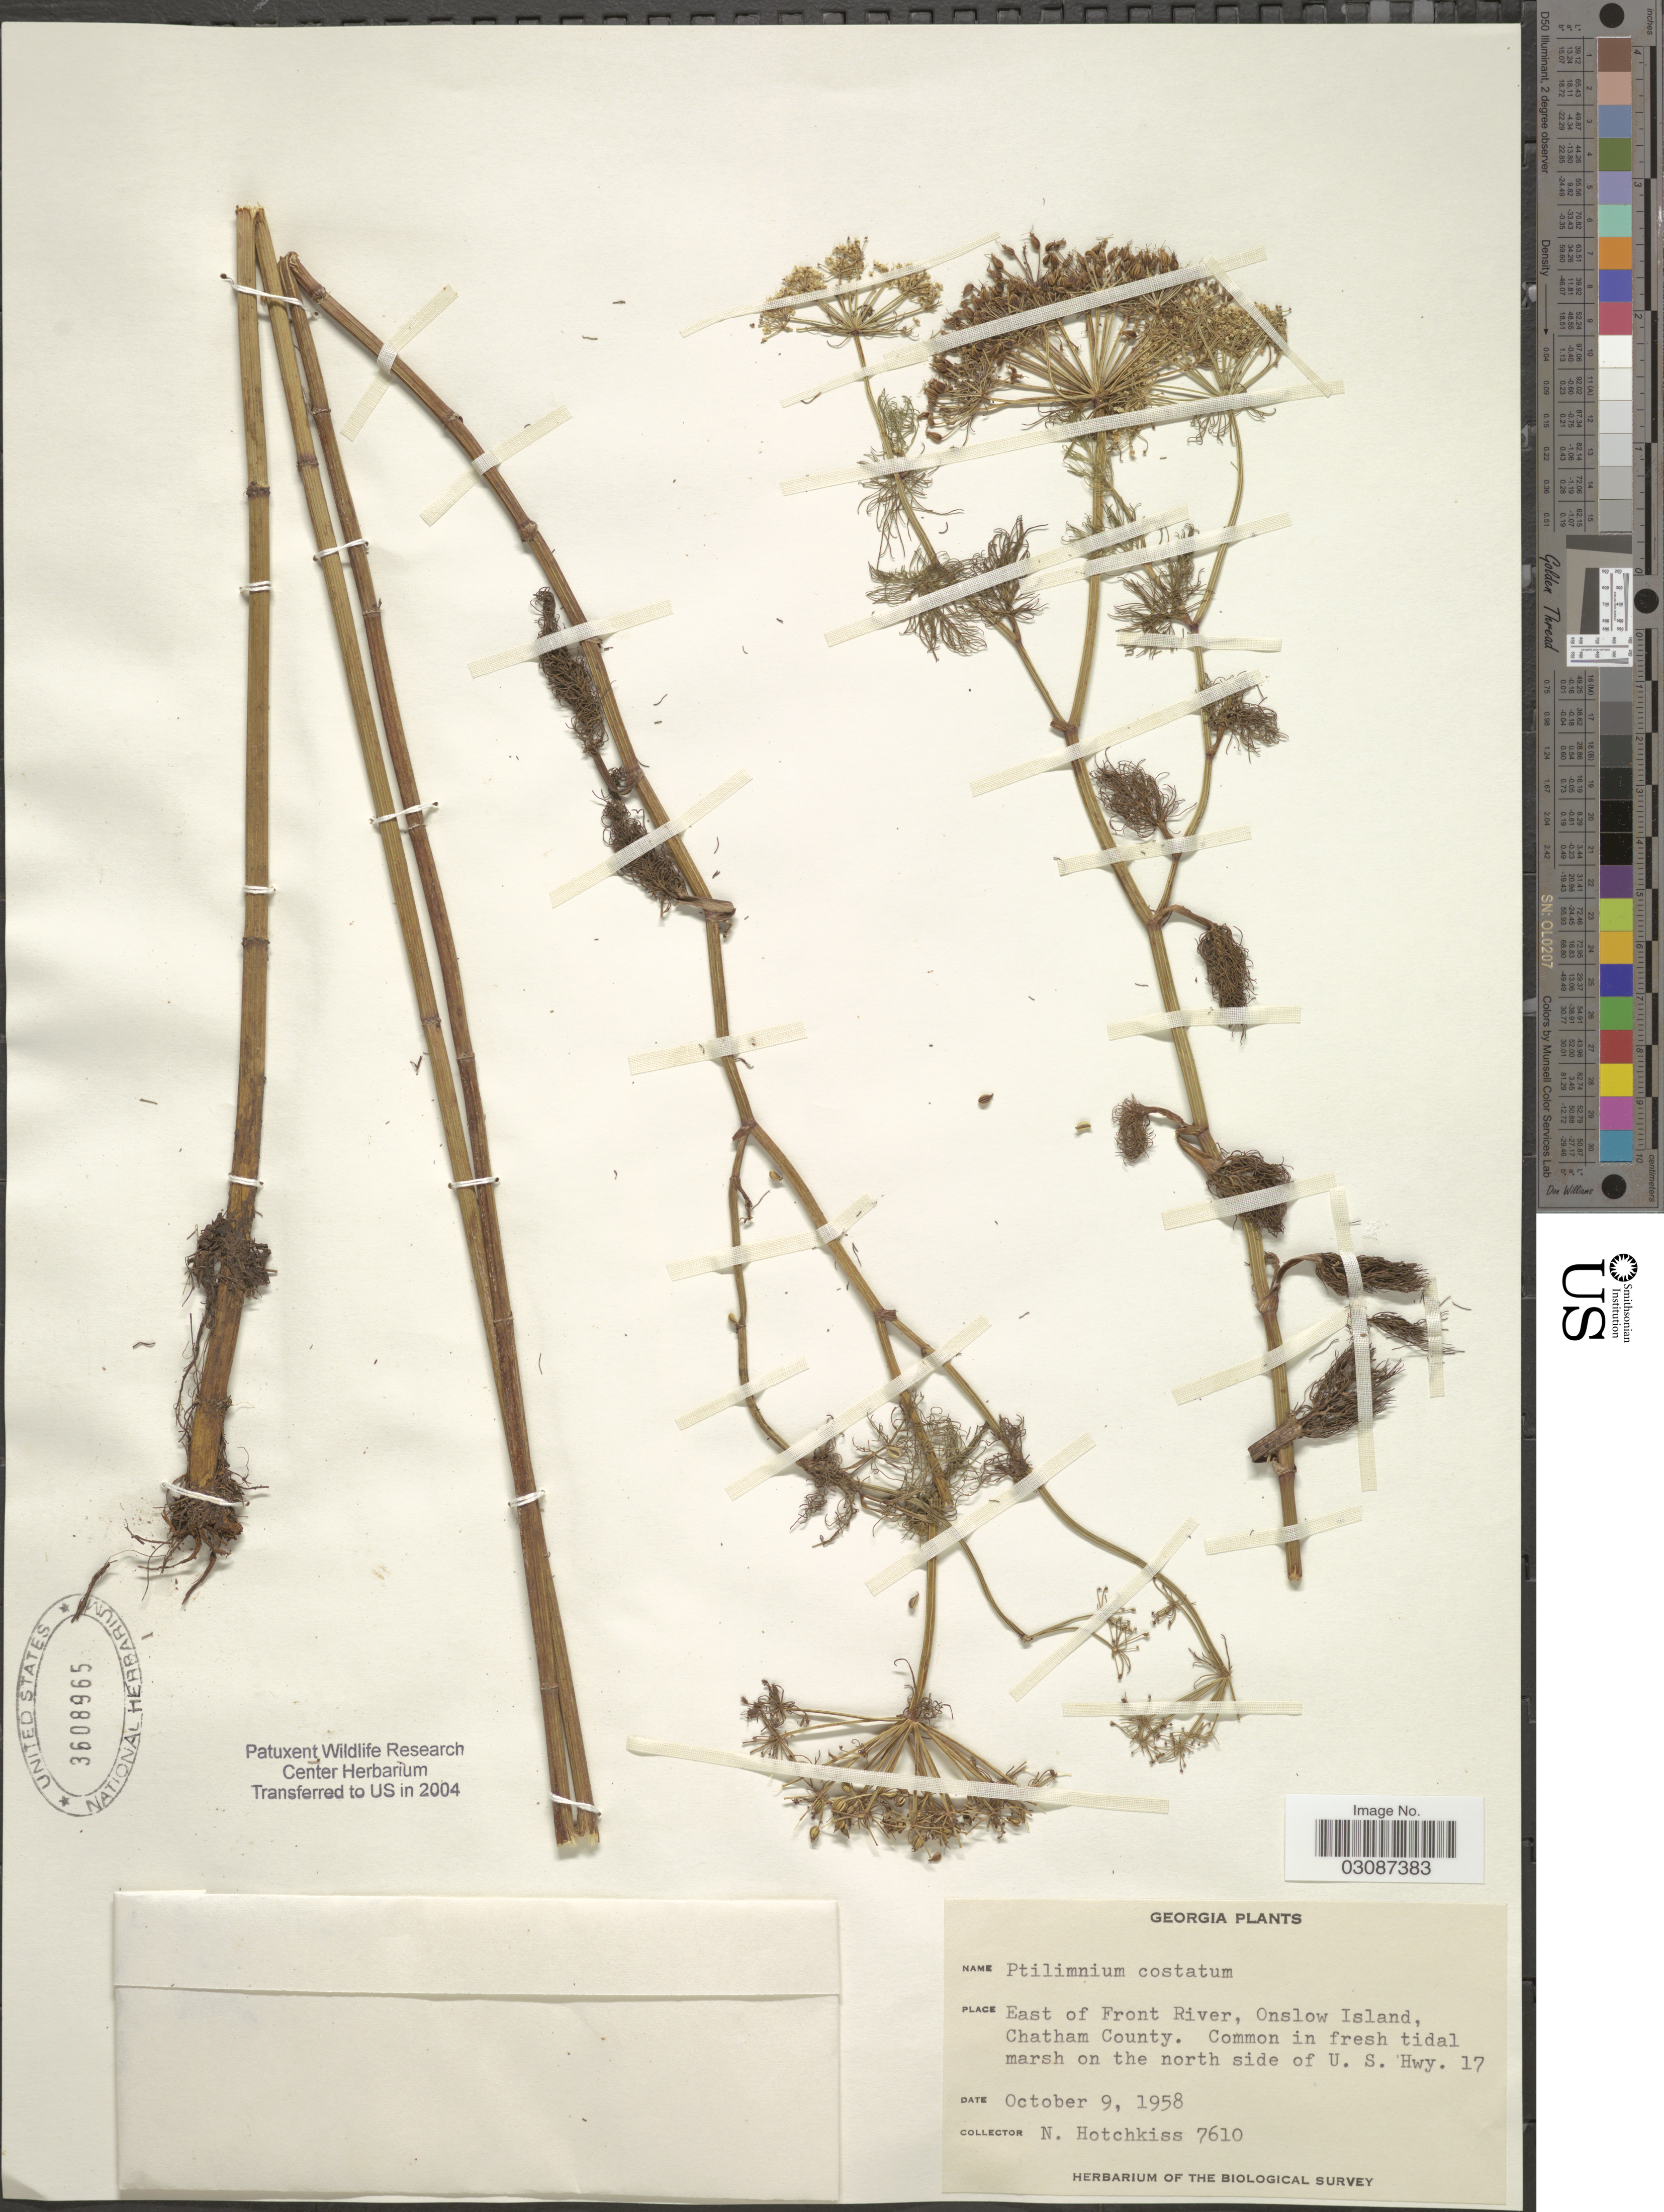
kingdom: Plantae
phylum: Tracheophyta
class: Magnoliopsida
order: Apiales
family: Apiaceae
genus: Ptilimnium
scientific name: Ptilimnium costatum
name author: (Elliott) Raf.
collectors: N. Hotchkiss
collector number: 7610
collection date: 1958-10-09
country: United States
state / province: Georgia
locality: East of Front River, Onslow Island,Chatham County. Common in fresh tidal marsh on the north side of U. S. Hwy. 17.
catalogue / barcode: US 3608965